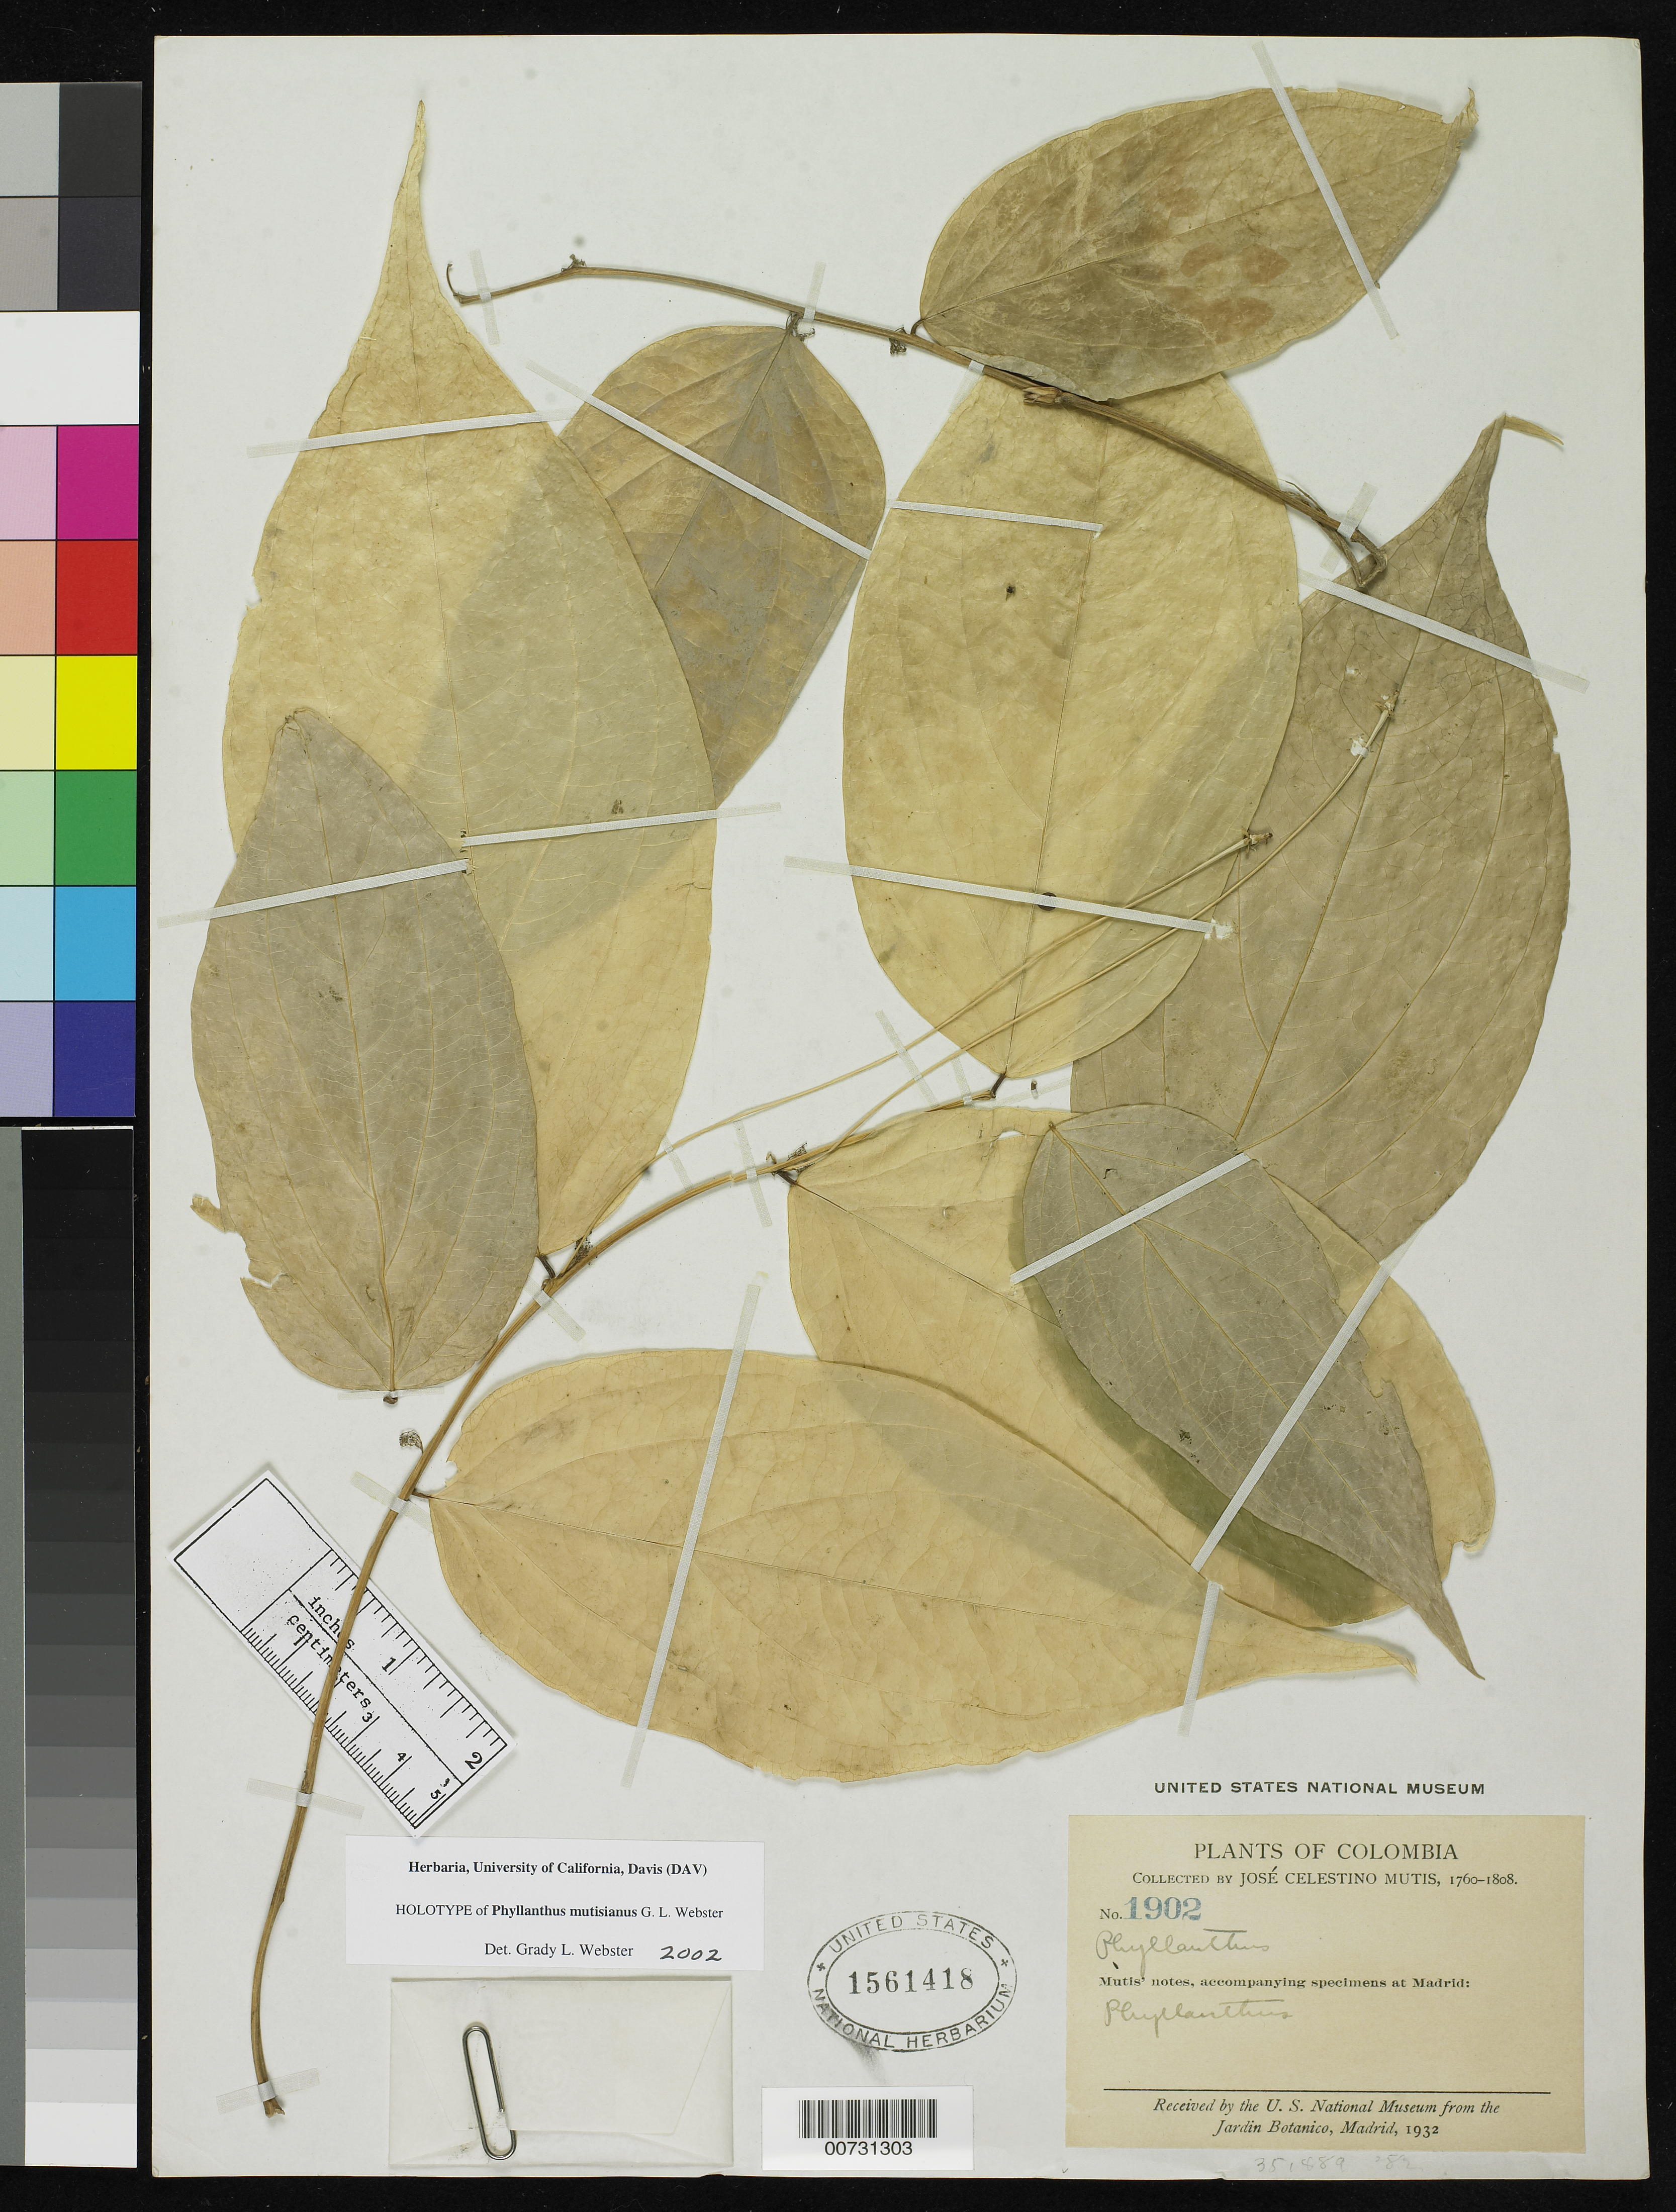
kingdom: Plantae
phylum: Tracheophyta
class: Magnoliopsida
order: Malpighiales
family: Phyllanthaceae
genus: Phyllanthus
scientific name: Phyllanthus mutisianus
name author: G.L. Webster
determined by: Webster, Grady L.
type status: Holotype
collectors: J. C. B. Mutis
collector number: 1902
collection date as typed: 1760 to 1808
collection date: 1760/1808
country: Colombia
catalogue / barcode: US 1561418